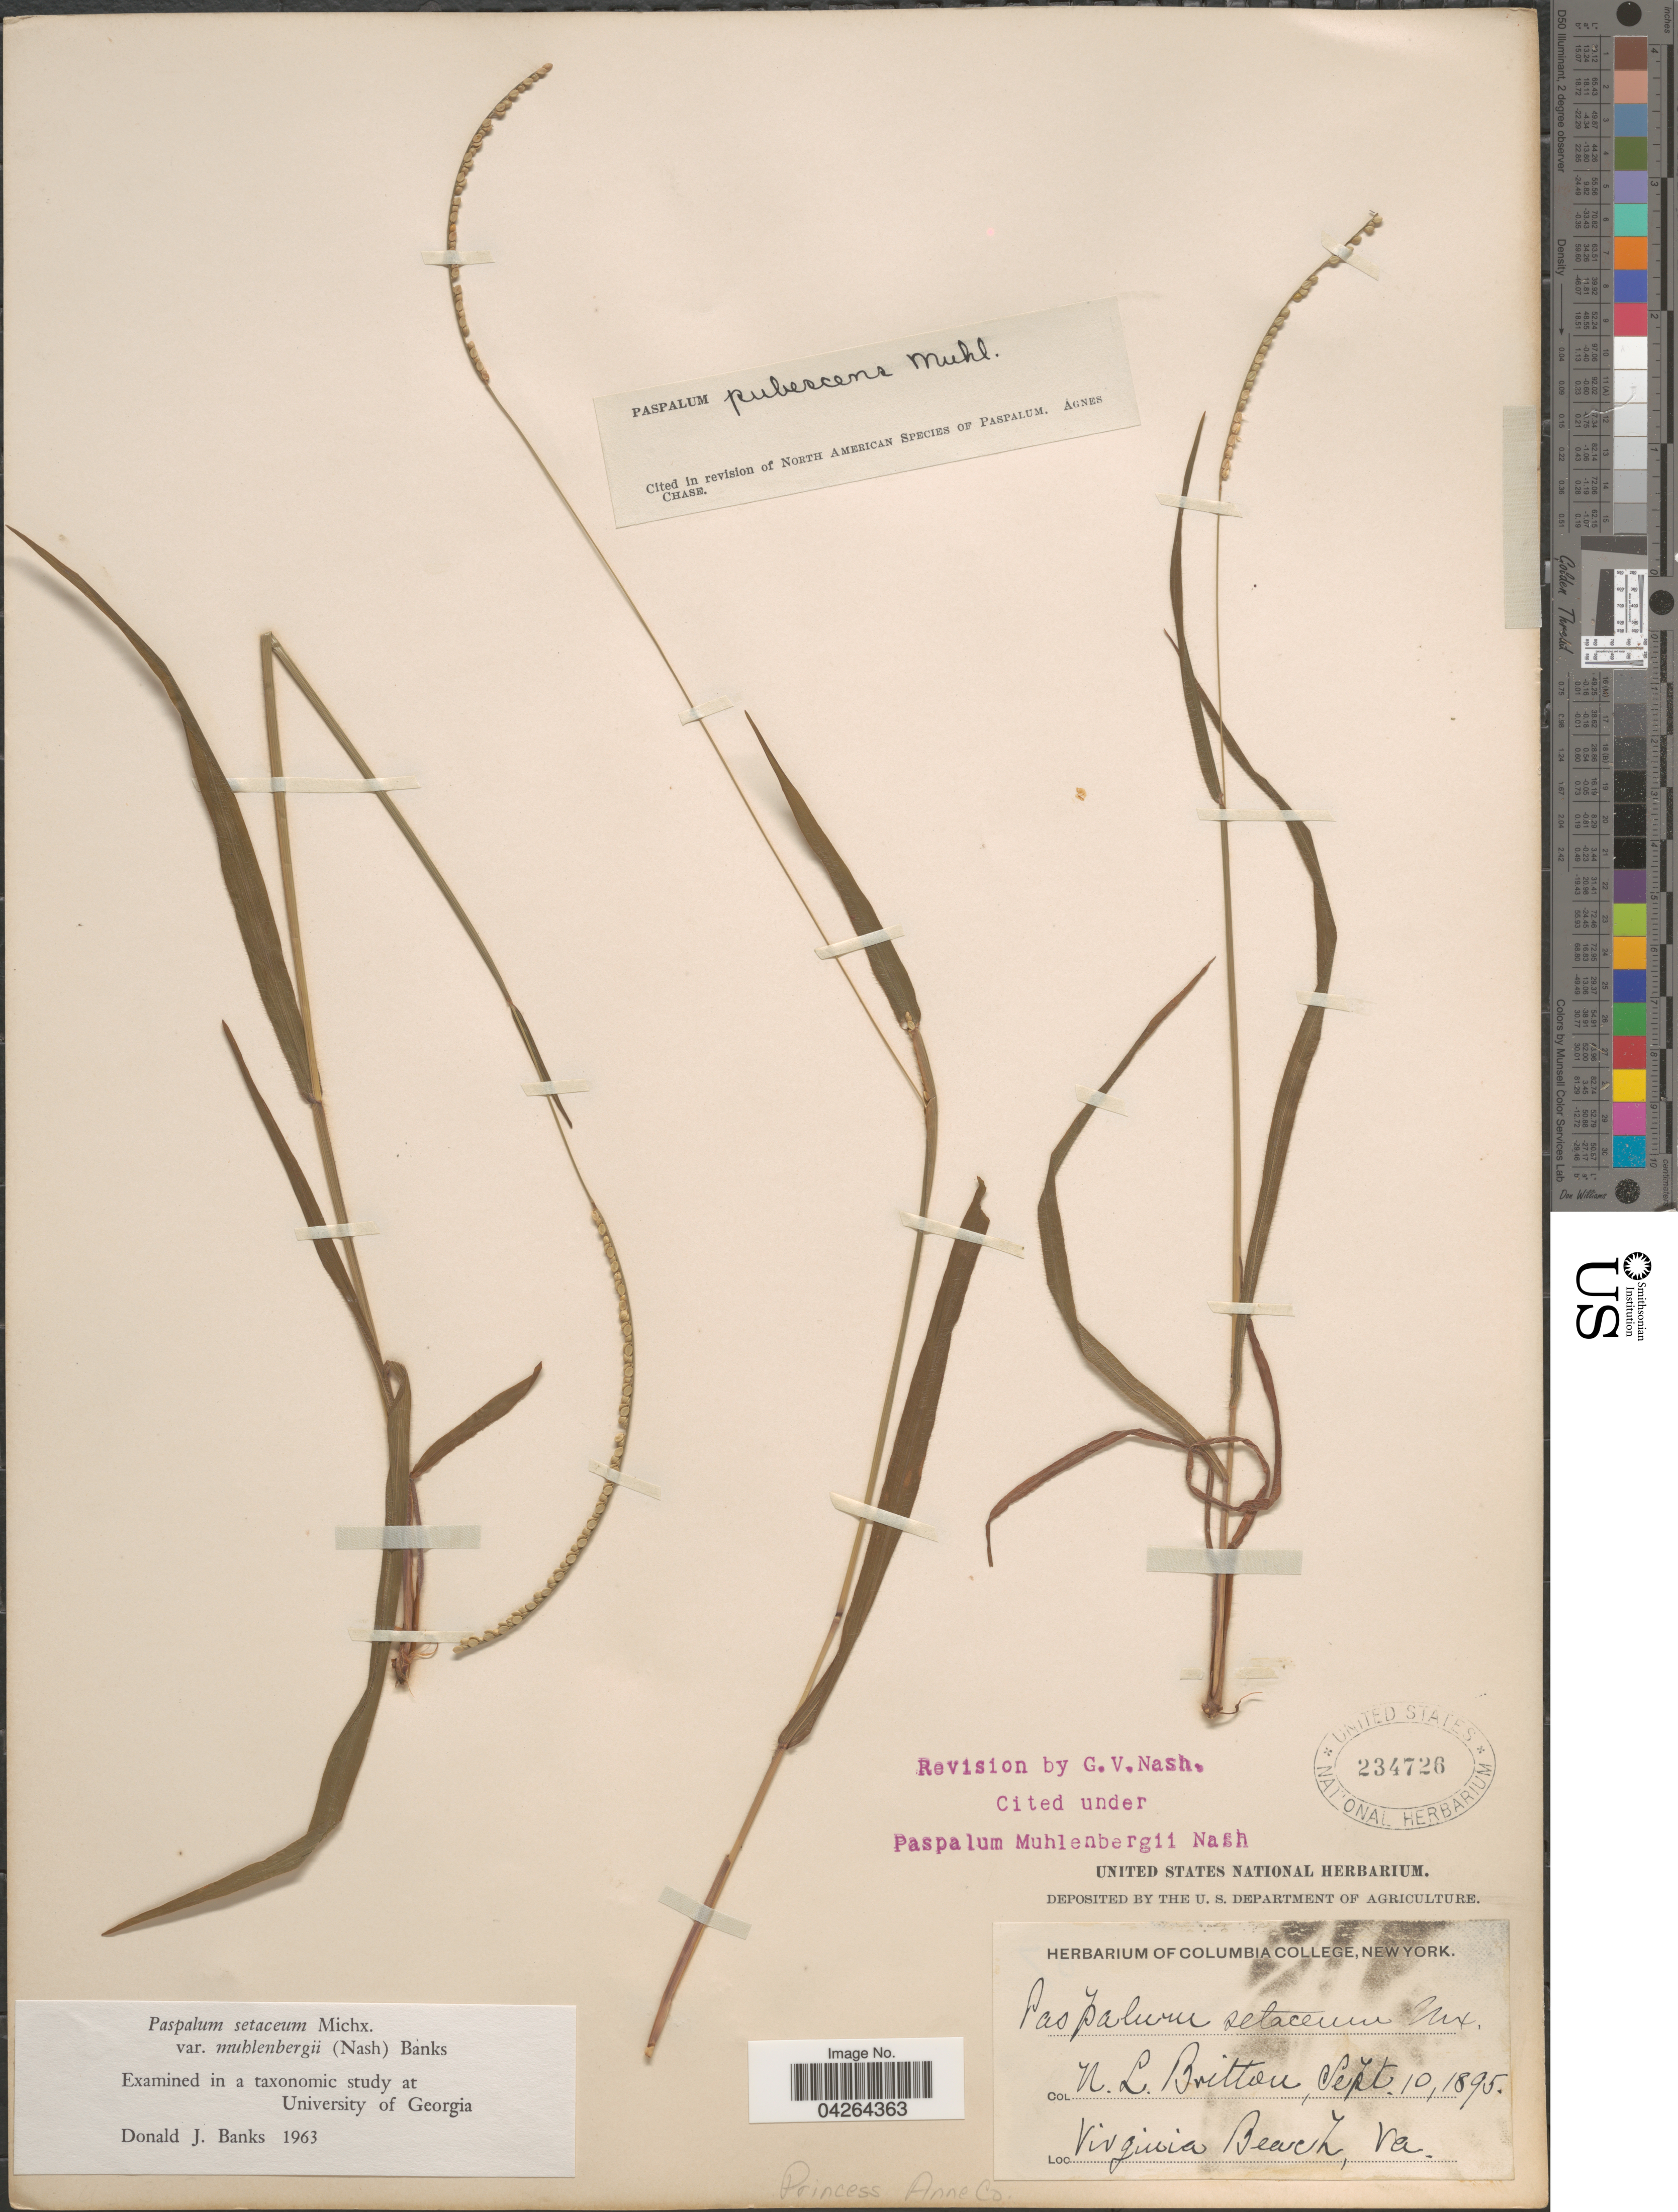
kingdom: Plantae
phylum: Tracheophyta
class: Liliopsida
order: Poales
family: Poaceae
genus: Paspalum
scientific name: Paspalum setaceum var. muhlenbergii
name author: (Nash) D.J. Banks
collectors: Mrs. N. L. Britton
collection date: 1895-09-10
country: United States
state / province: Virginia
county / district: City of Virginia Beach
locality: Virginia Beach. Princess Anne Co.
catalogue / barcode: US 234726